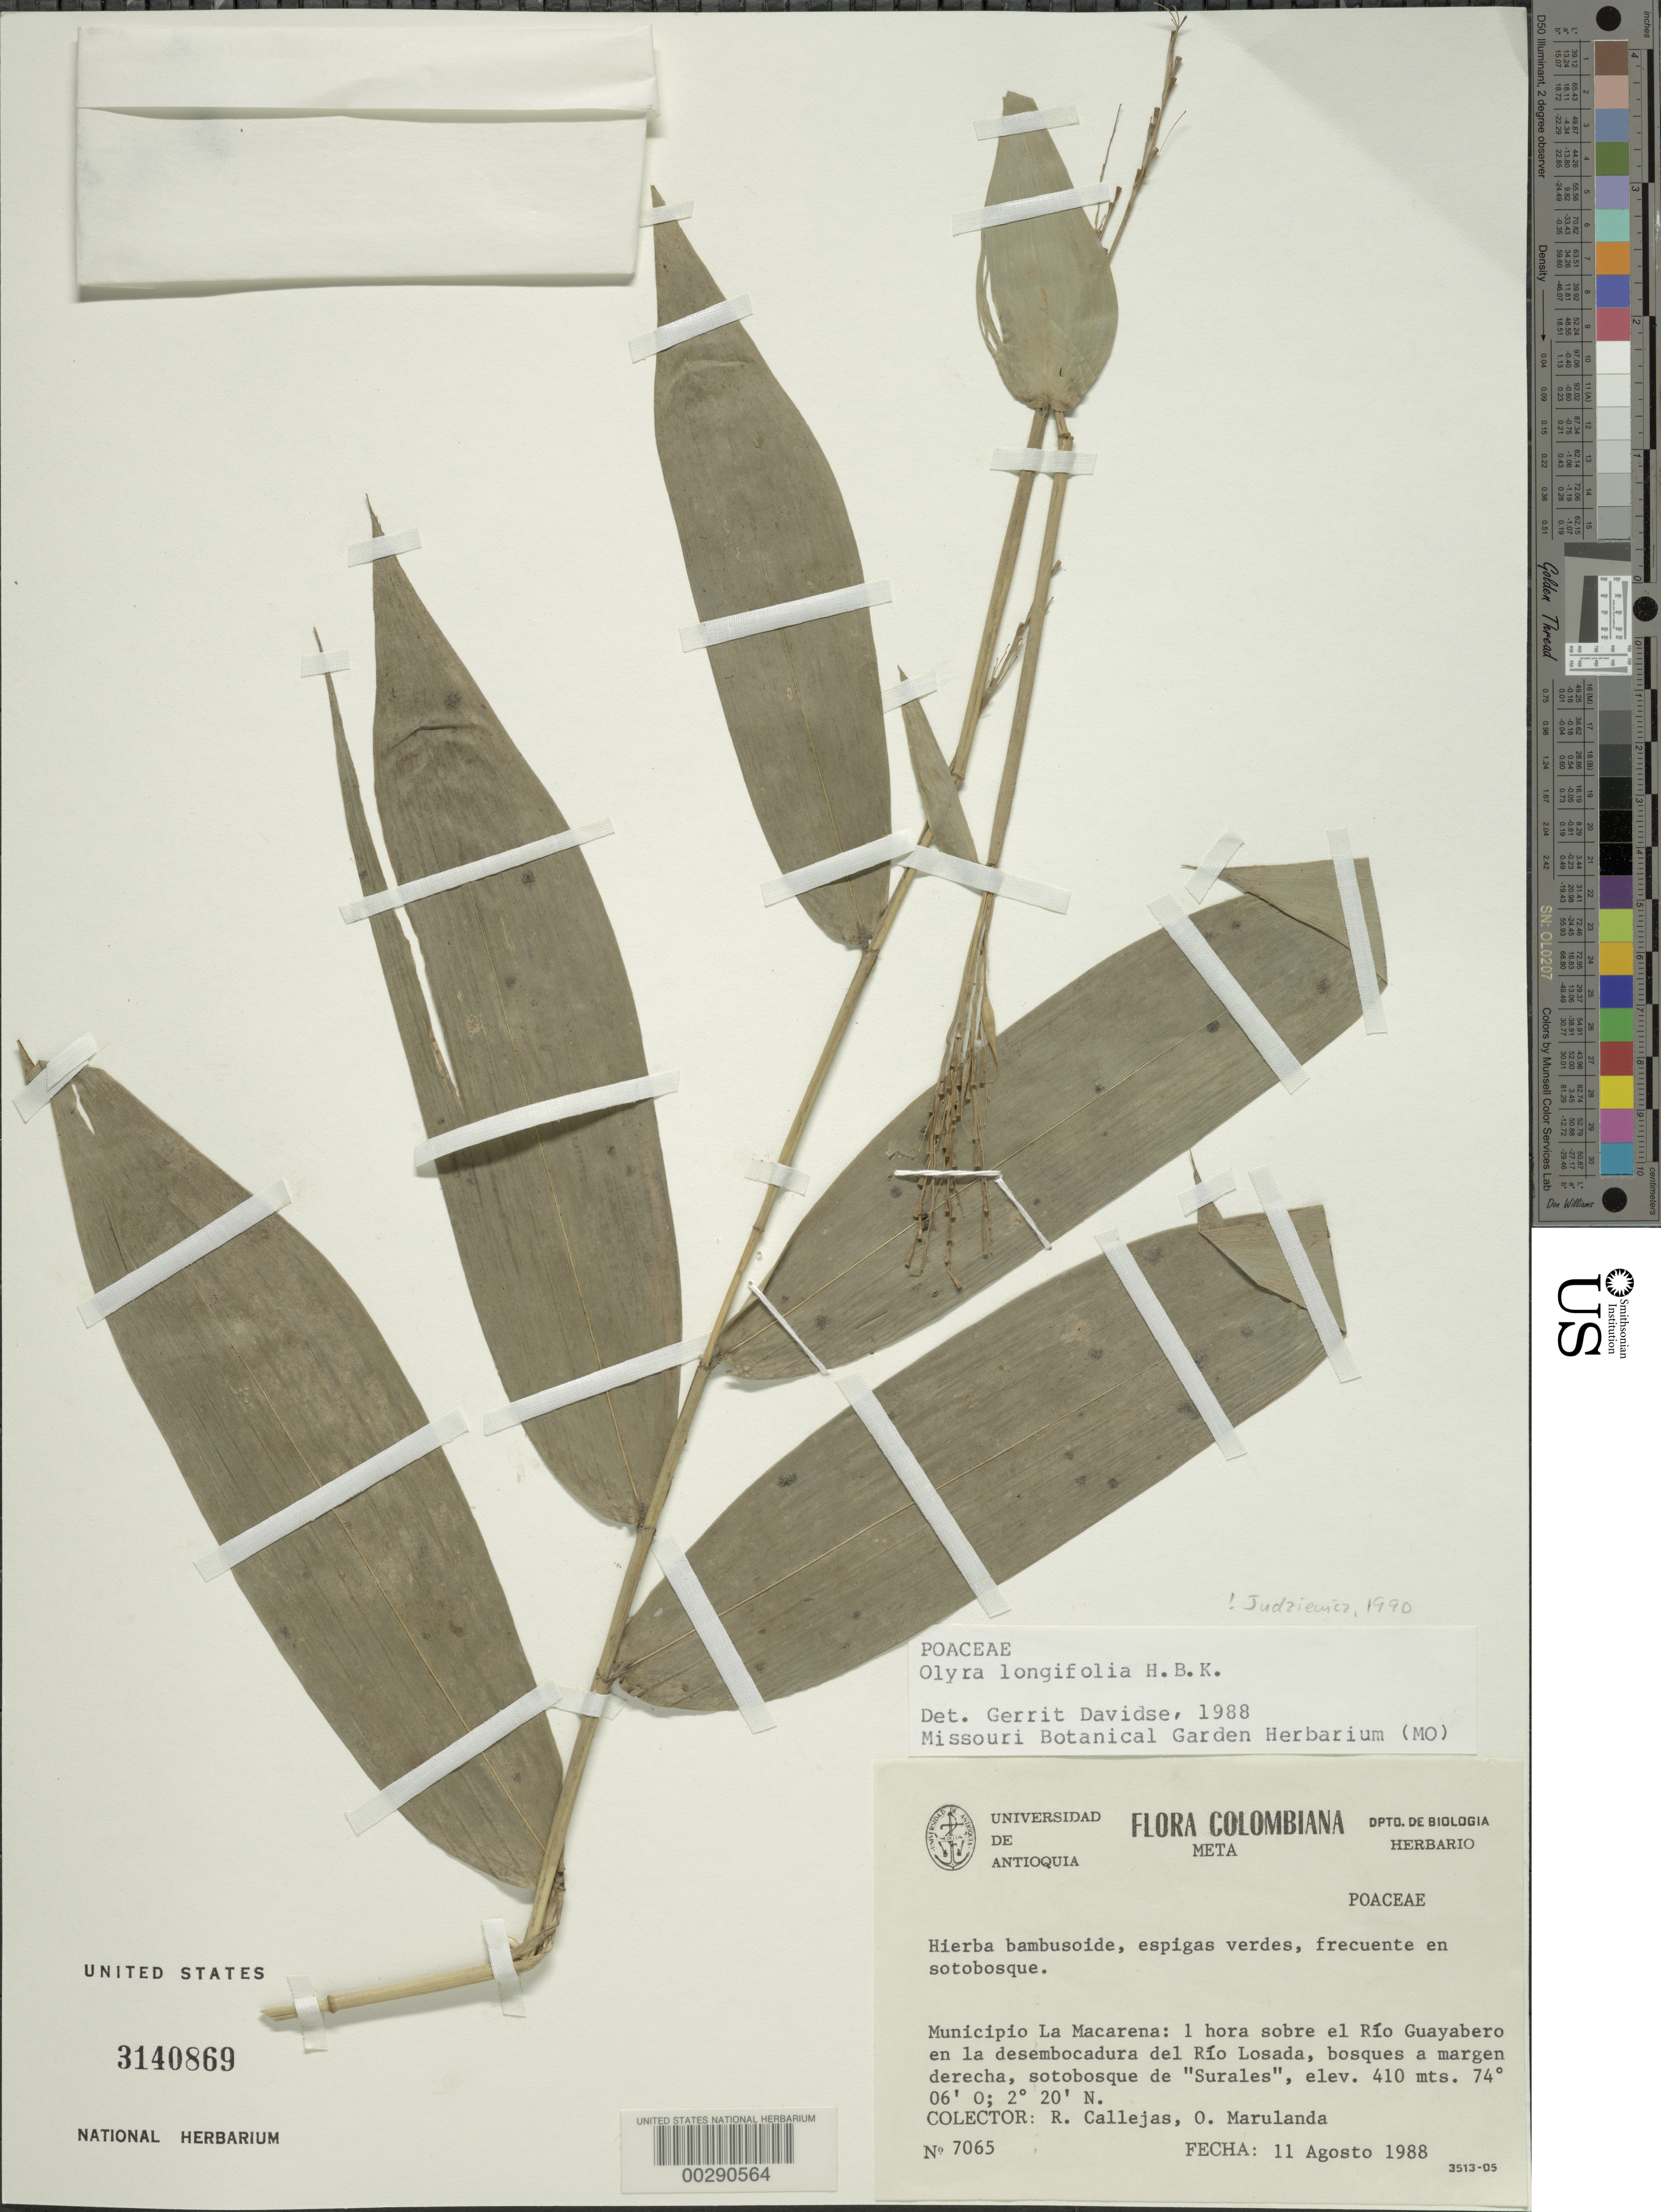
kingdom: Plantae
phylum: Tracheophyta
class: Liliopsida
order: Poales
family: Poaceae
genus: Olyra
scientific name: Olyra longifolia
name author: Kunth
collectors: R. Callejas & O. Marulanda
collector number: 7065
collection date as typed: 11 Aug 1988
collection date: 1988-08-11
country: Colombia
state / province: Meta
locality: La Macarena Mun. (?), one hour on Rio Guayabero in the mouth of the Rio Losada, right side of river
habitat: Forest-thicket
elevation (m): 410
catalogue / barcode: US 3140869